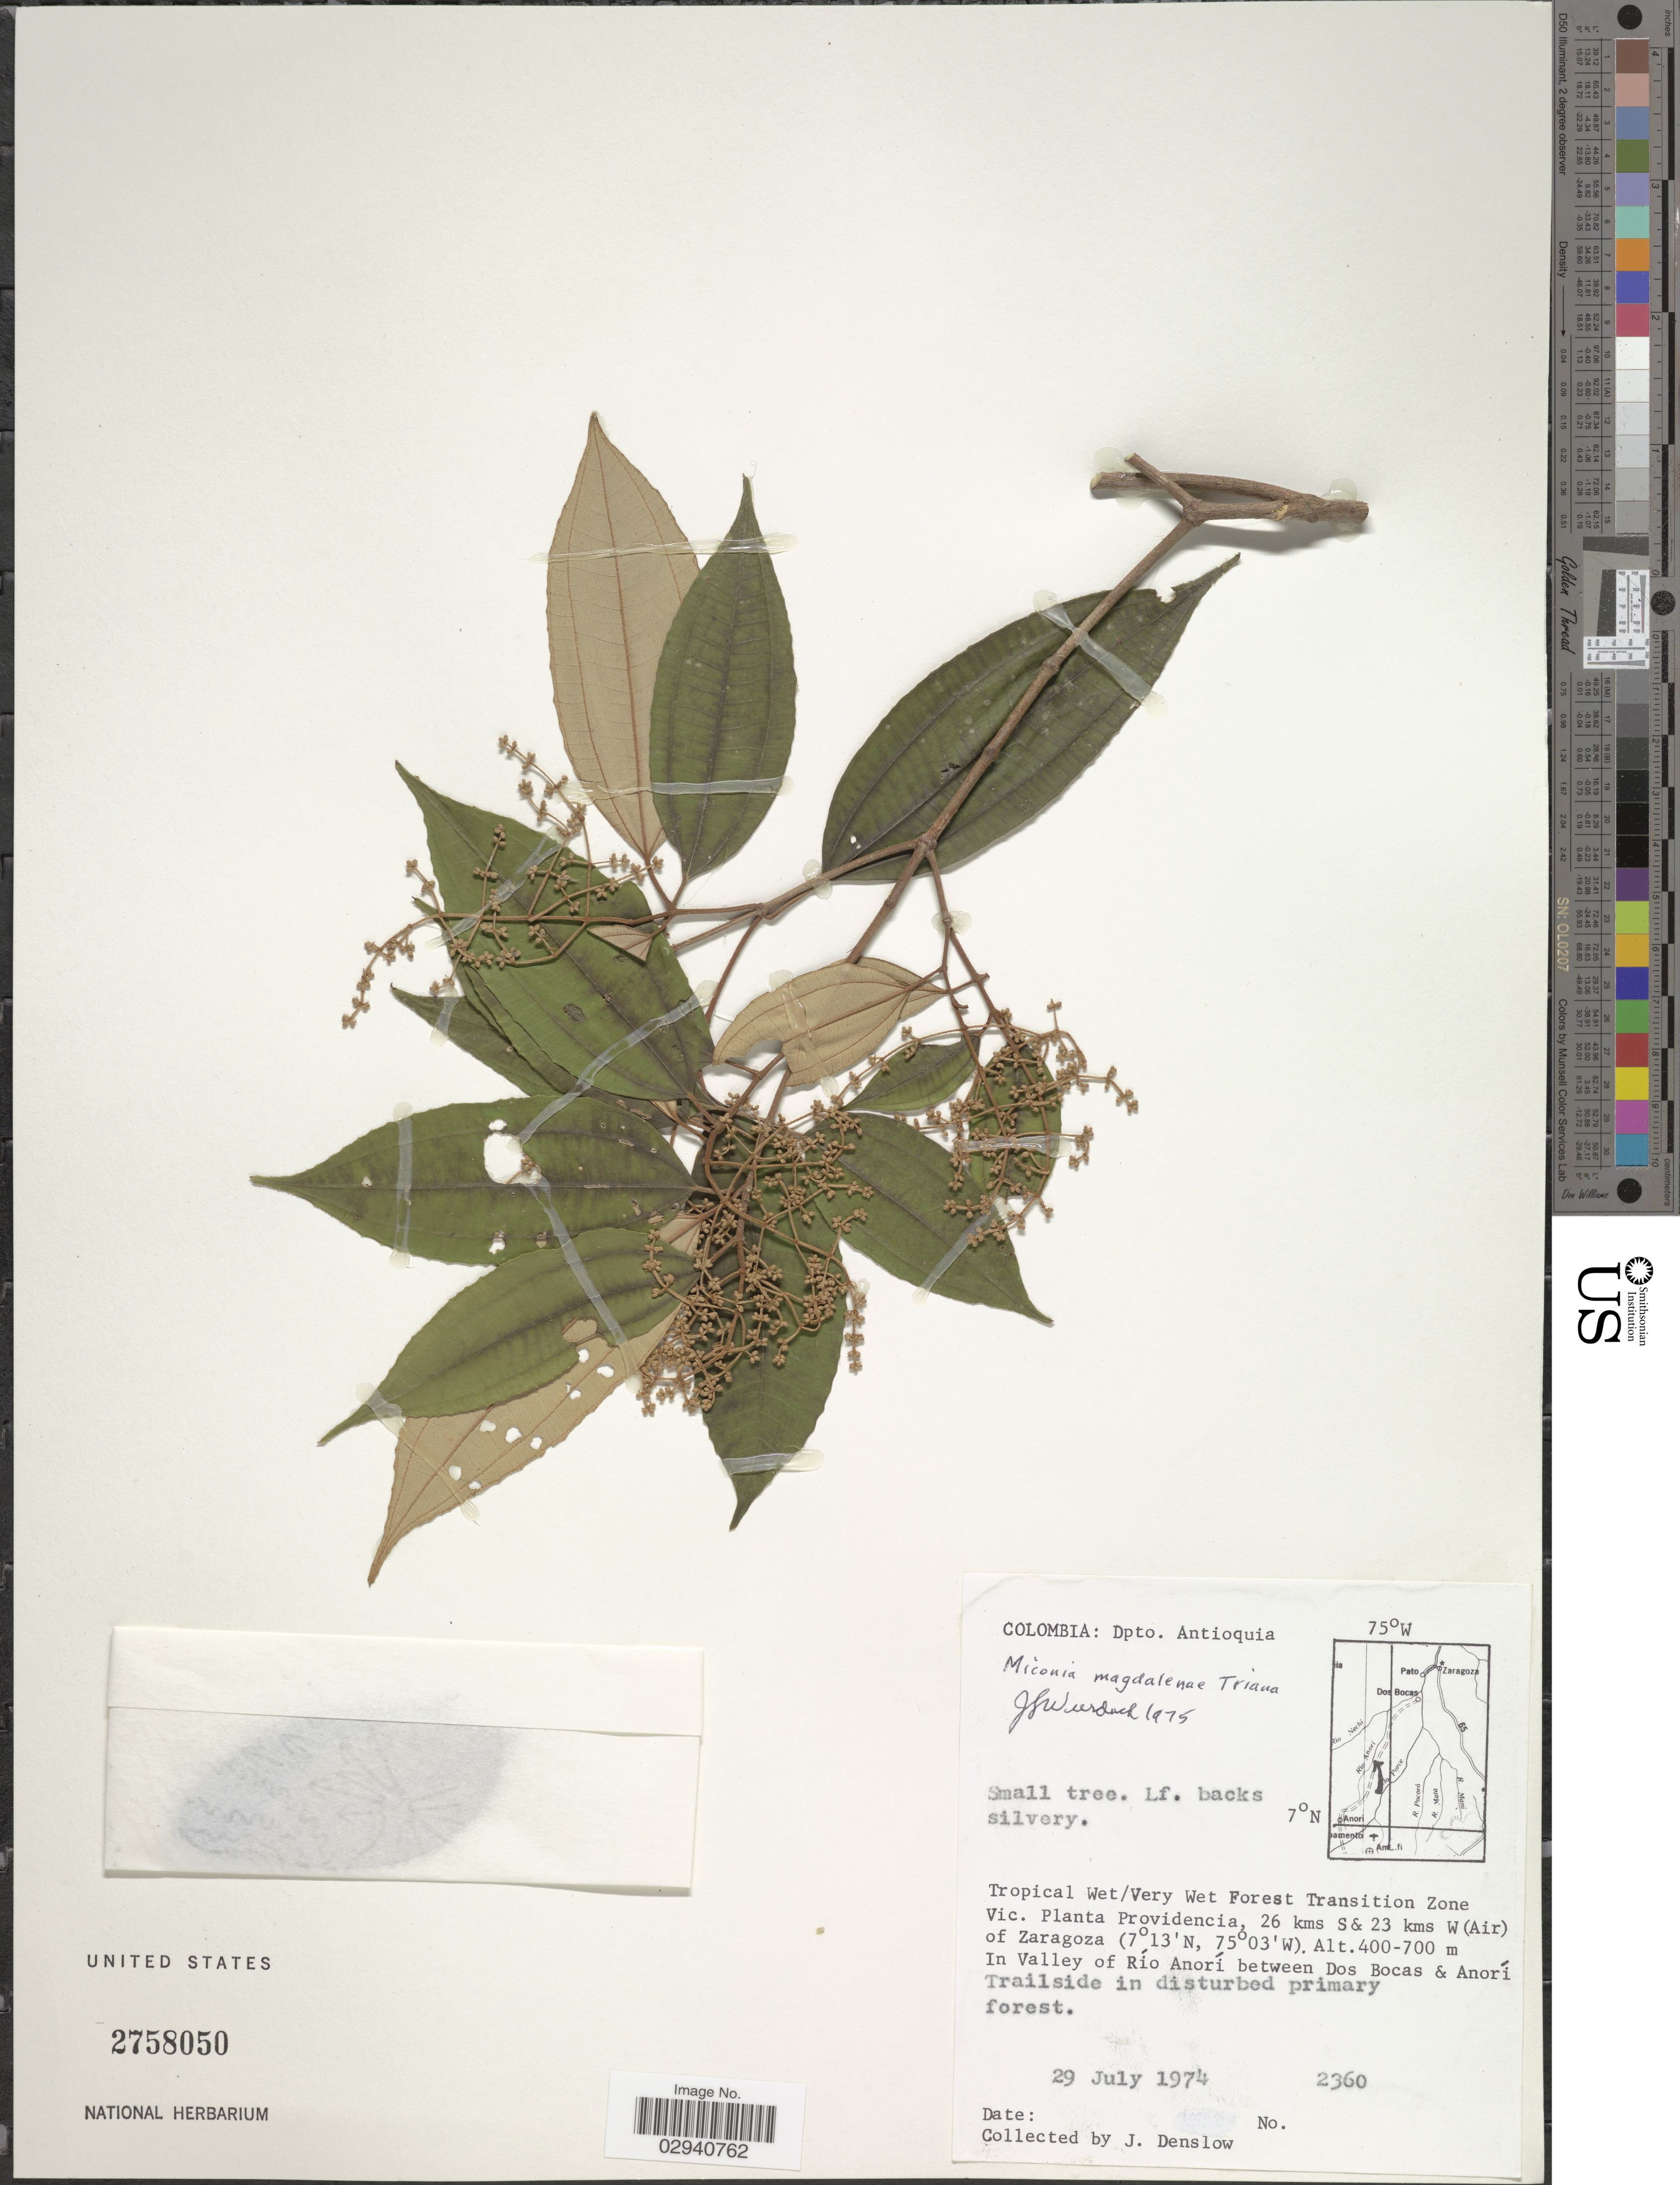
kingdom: Plantae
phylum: Tracheophyta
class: Magnoliopsida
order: Myrtales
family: Melastomataceae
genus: Miconia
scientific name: Miconia magdalenae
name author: Triana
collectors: J. Denslow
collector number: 2360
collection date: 1974-07-29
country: Colombia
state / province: Antioquia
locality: Dpto. Antioquia. Vic. Planta Providencia, 26 kms S & 23 kms W (Air) of Zaragoza. In Valley of Río Anorí between Dos Bocas & Anorí.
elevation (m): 400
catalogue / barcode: US 2758050